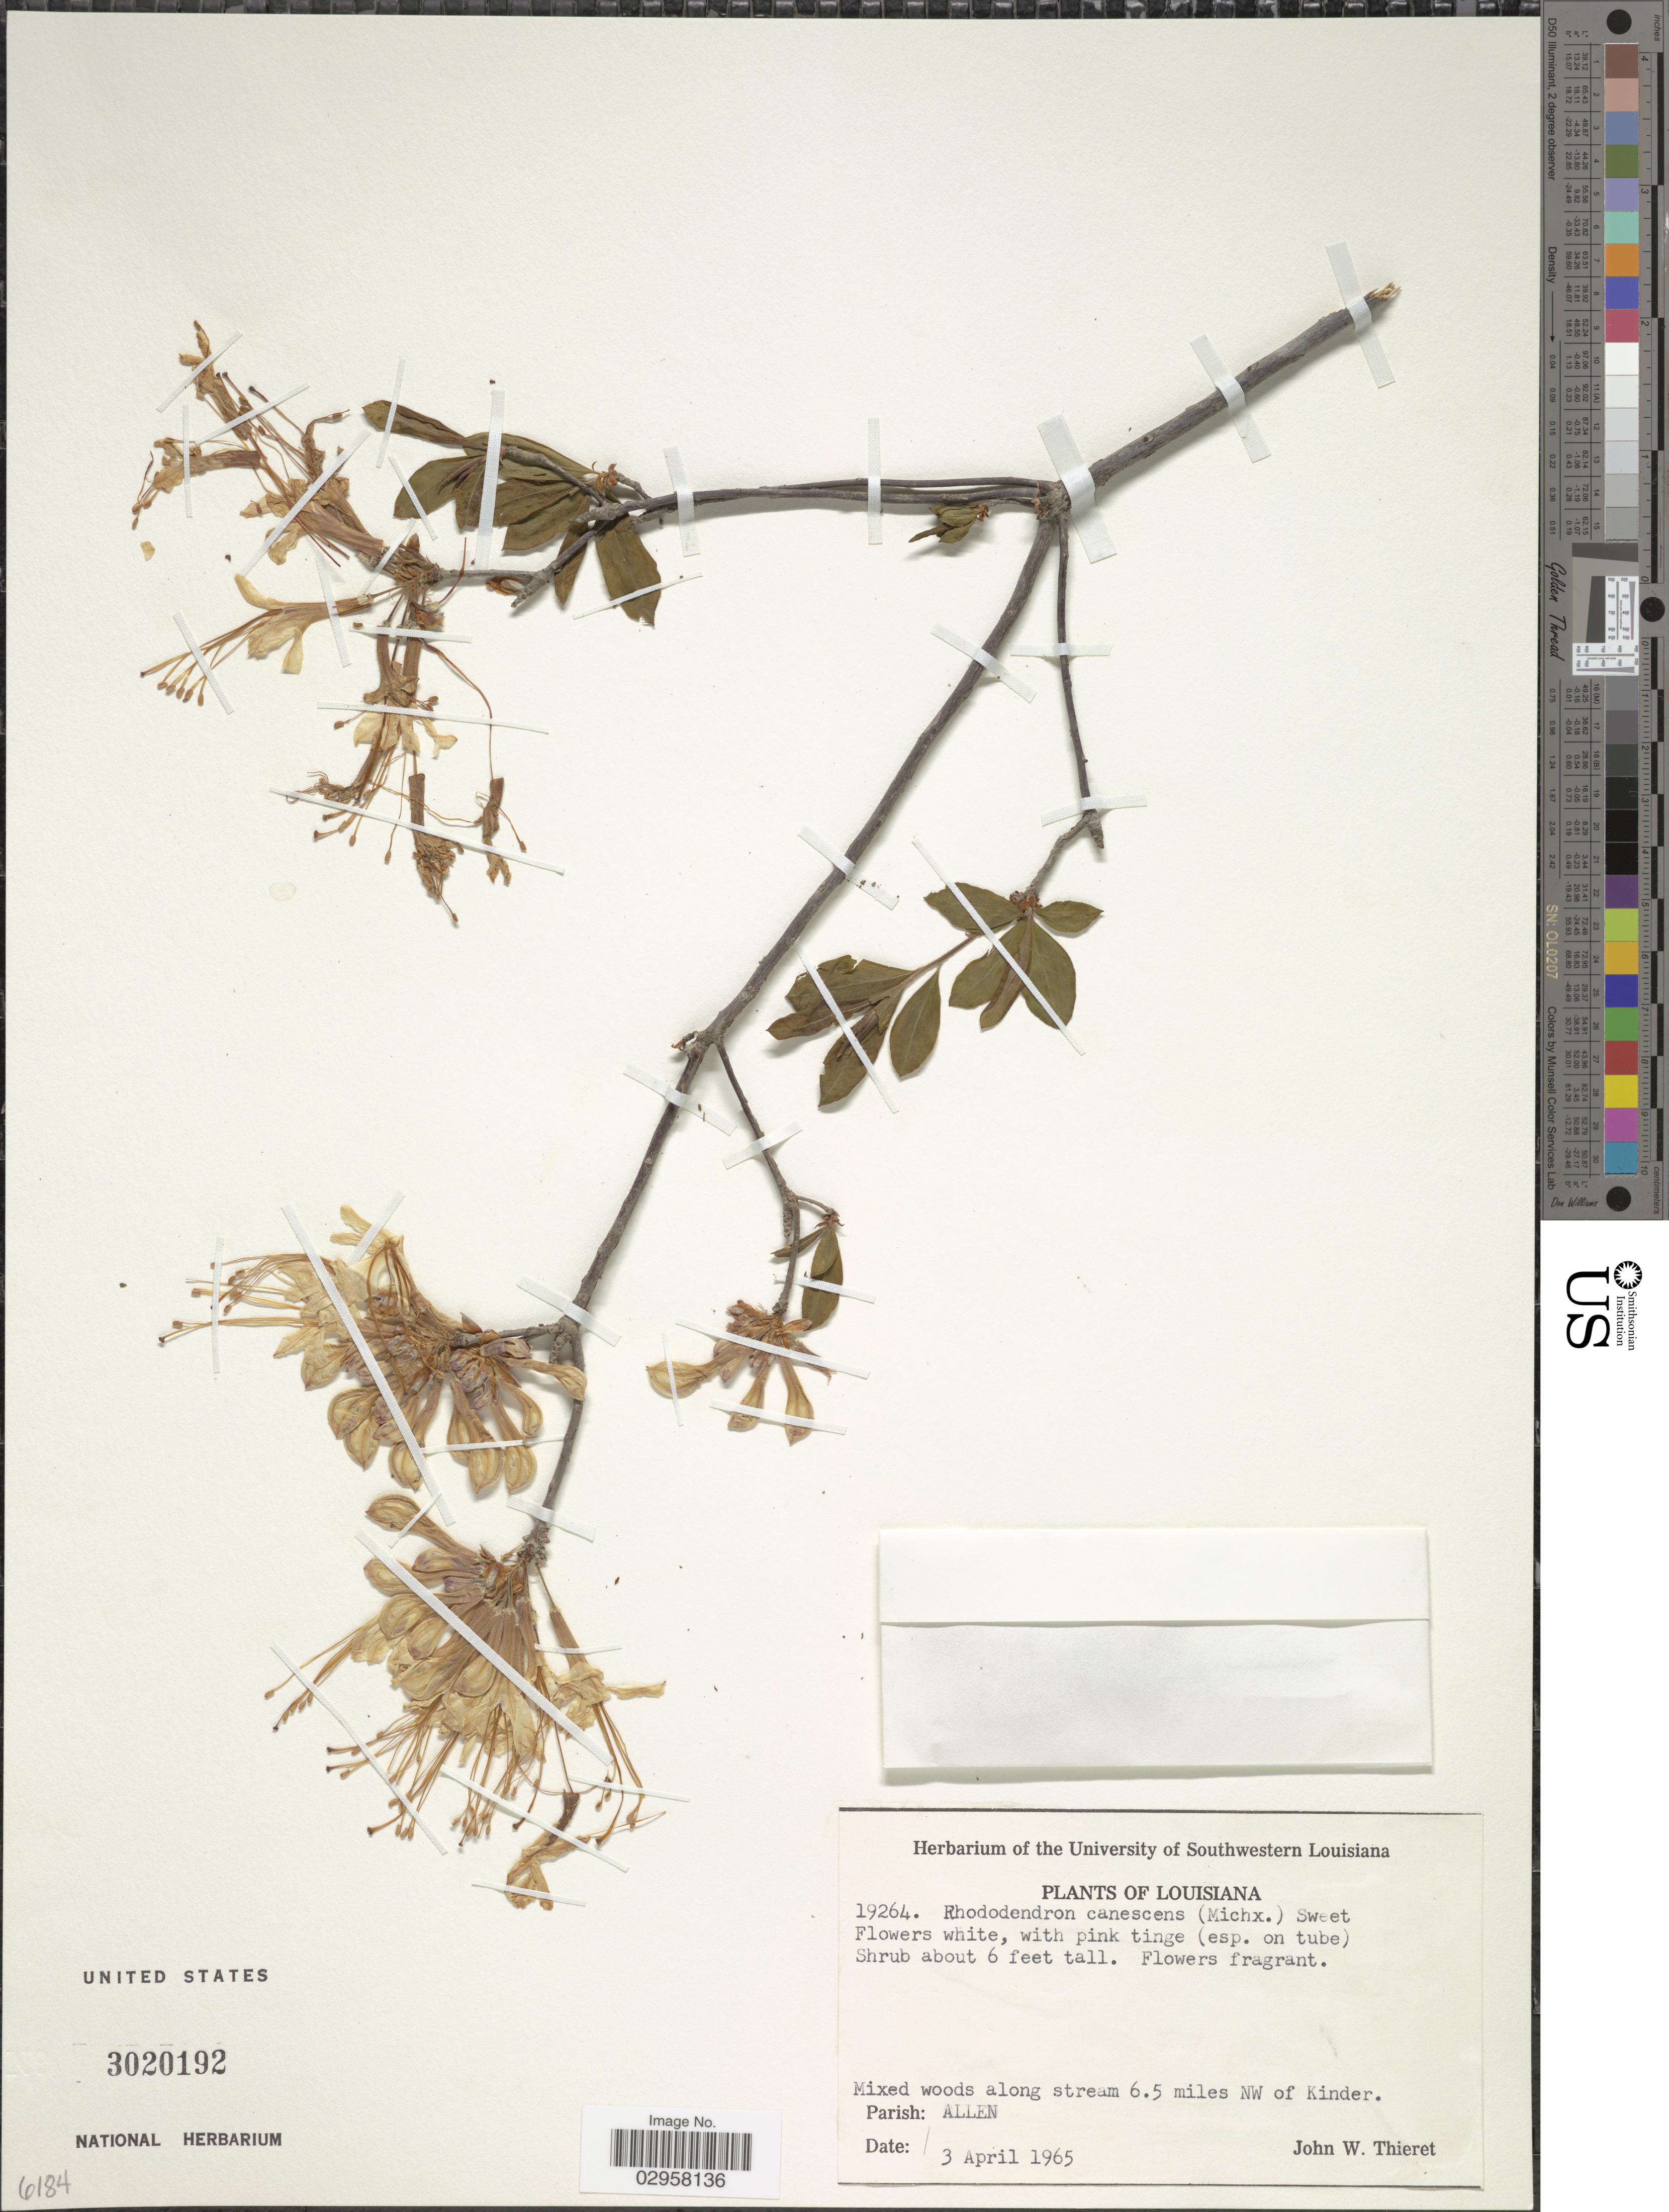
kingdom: Plantae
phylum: Tracheophyta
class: Magnoliopsida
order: Ericales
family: Ericaceae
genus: Rhododendron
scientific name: Rhododendron canescens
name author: (Michx.) Sweet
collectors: J. W. Thieret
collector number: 19264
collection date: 1965-04-03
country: United States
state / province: Louisiana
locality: Mixed woods along stream 6.5 miles NW of Kinder. Parish: Allen.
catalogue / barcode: US 3020192